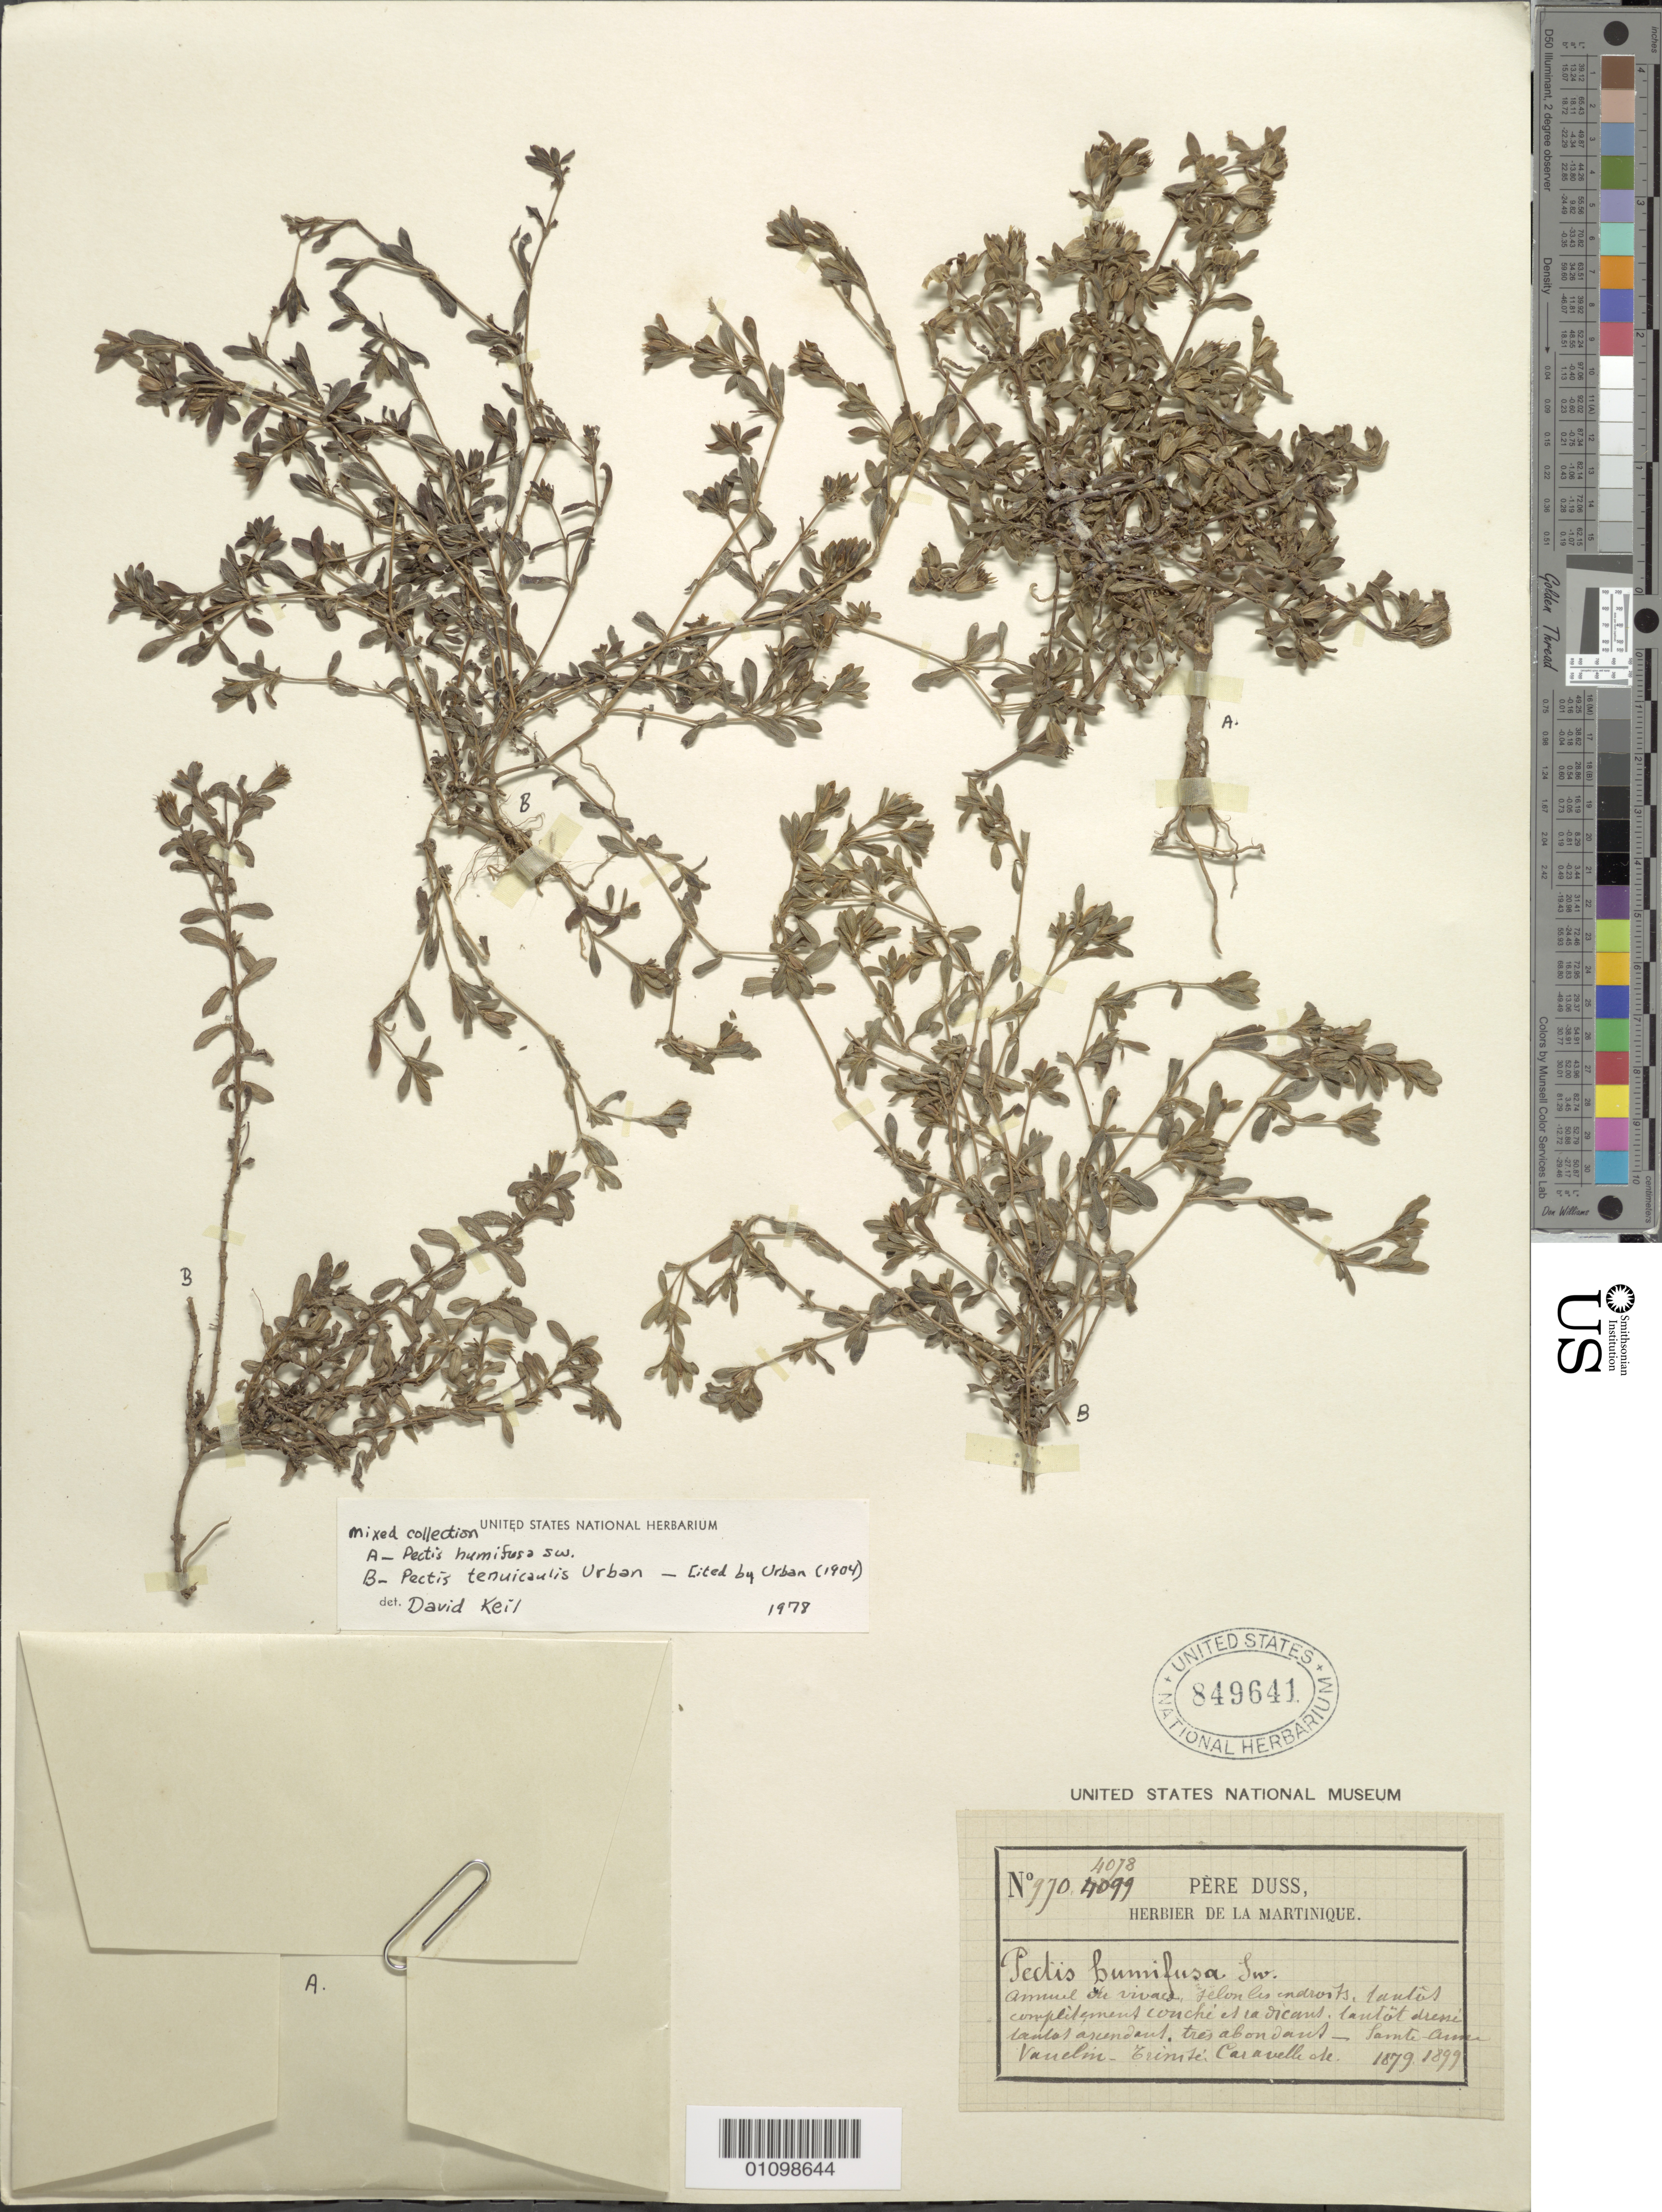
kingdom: Plantae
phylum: Tracheophyta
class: Magnoliopsida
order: Asterales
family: Asteraceae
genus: Pectis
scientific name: Pectis tenuicaulis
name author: Urb.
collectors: Père Duss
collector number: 4078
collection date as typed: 1879 or -- --- 1899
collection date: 1879 or 1899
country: Martinique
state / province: Le Marin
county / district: Sainte-Anne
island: Martinique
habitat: Amuel de vivace, selon les endrots laudos complidemens couchi se la dicans lanlot drene lanlos ascendant tres abondand. Vandin Cuinde Caravelle Le.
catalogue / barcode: US 849641